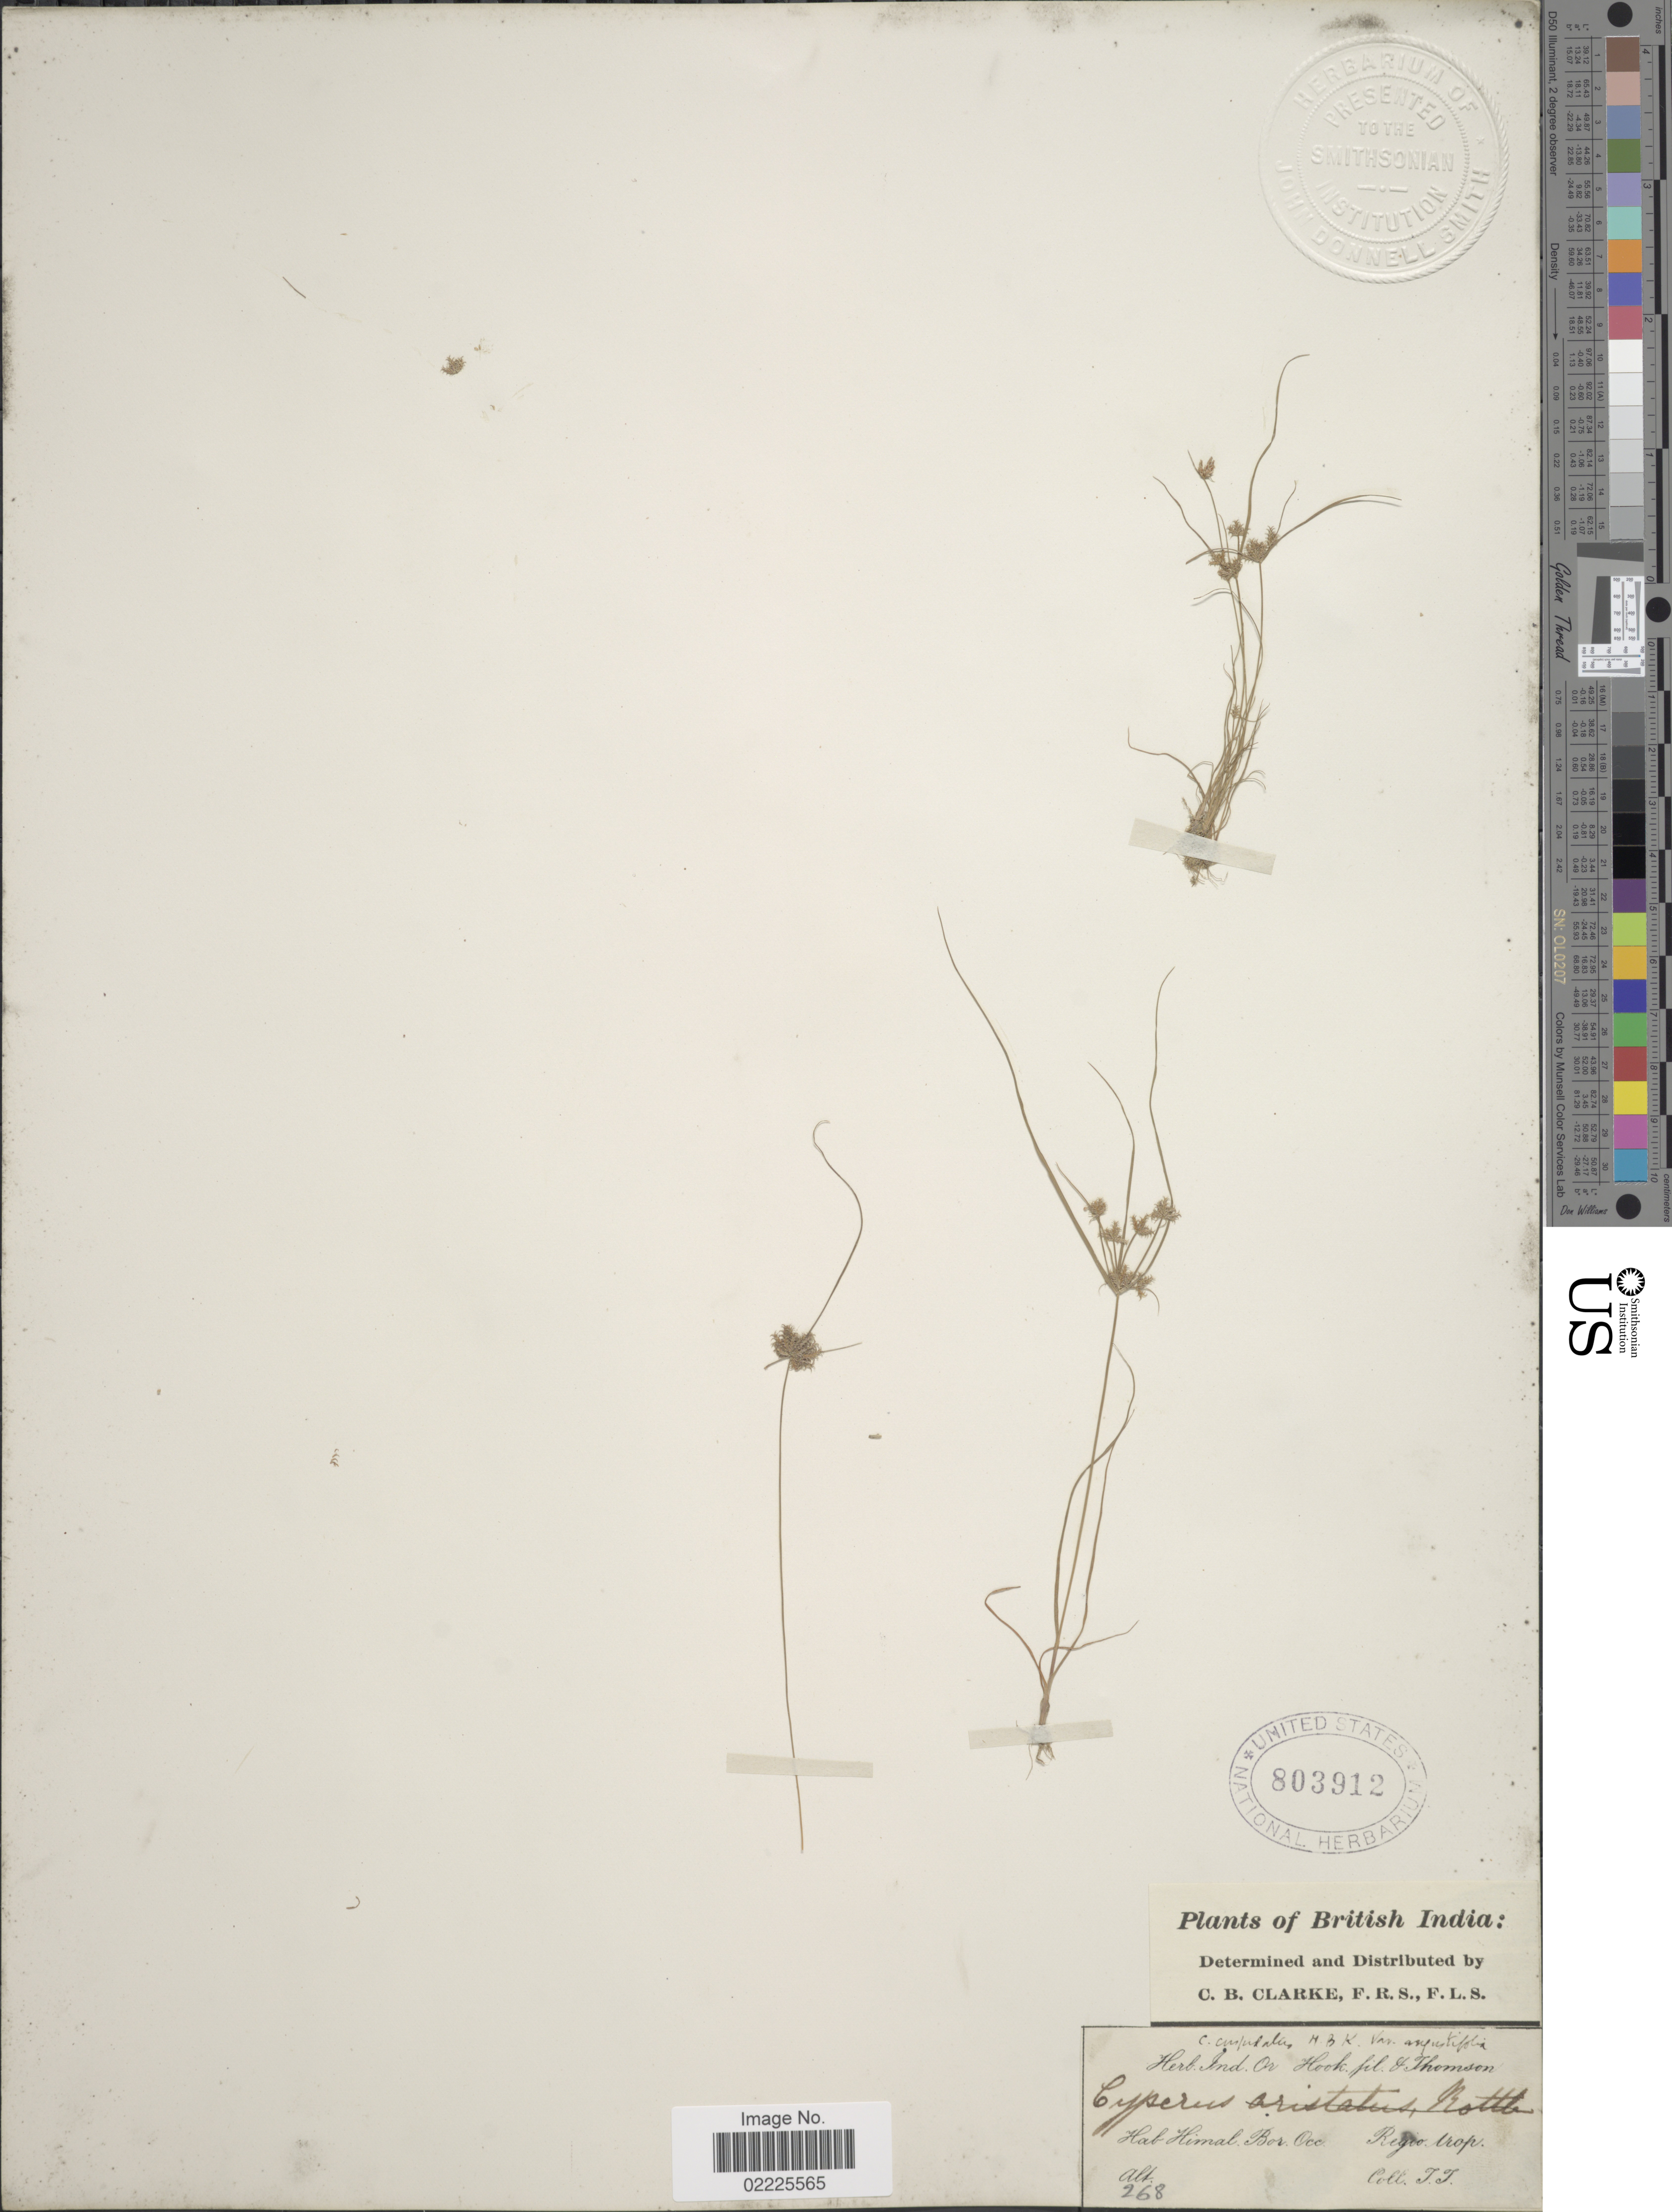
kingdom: Plantae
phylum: Tracheophyta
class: Liliopsida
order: Poales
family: Cyperaceae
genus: Cyperus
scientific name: Cyperus cuspidatus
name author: Kunth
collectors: T. Thomson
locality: British India, Himal. Bor. Occ., Regio trop.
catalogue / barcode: US 803912